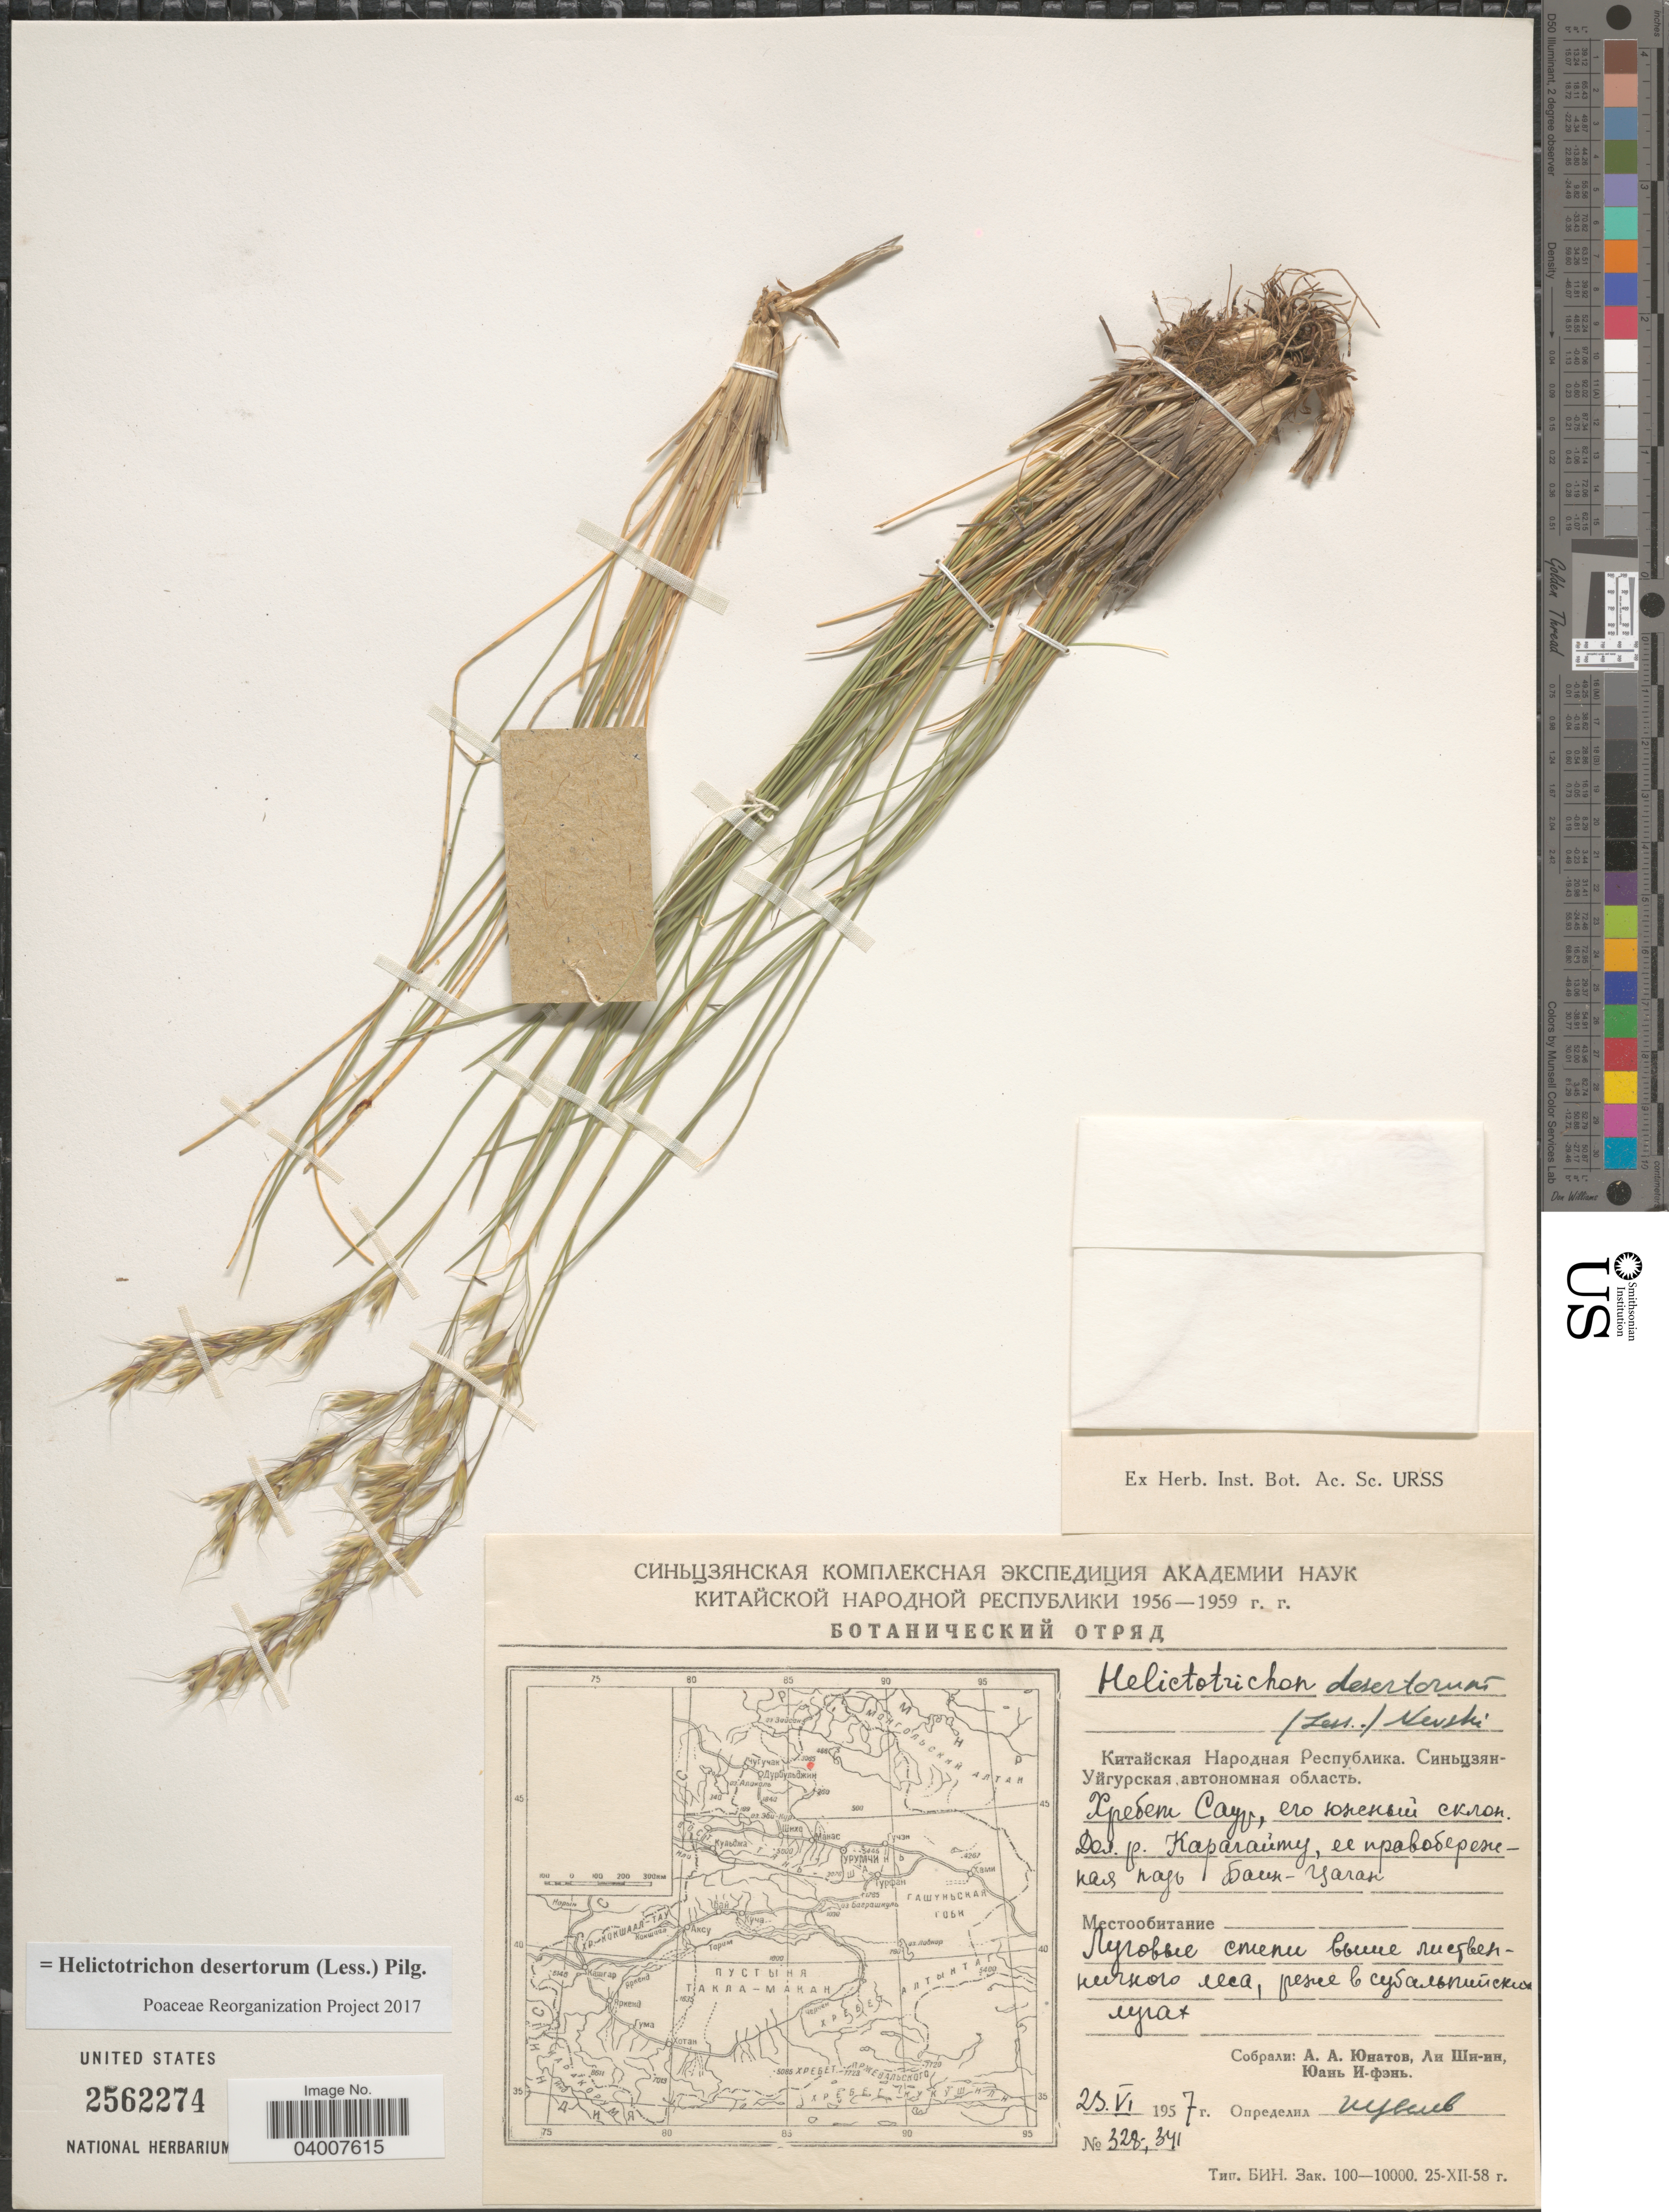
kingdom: Plantae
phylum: Tracheophyta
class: Liliopsida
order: Poales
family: Poaceae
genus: Helictotrichon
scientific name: Helictotrichon desertorum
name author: (Less.) Pilg.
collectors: A. Unatov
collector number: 328; 341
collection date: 1957-06-23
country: China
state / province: Xinjiang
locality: South slope of Ridge Saur, valley of river Karagaitu.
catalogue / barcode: US 2562274